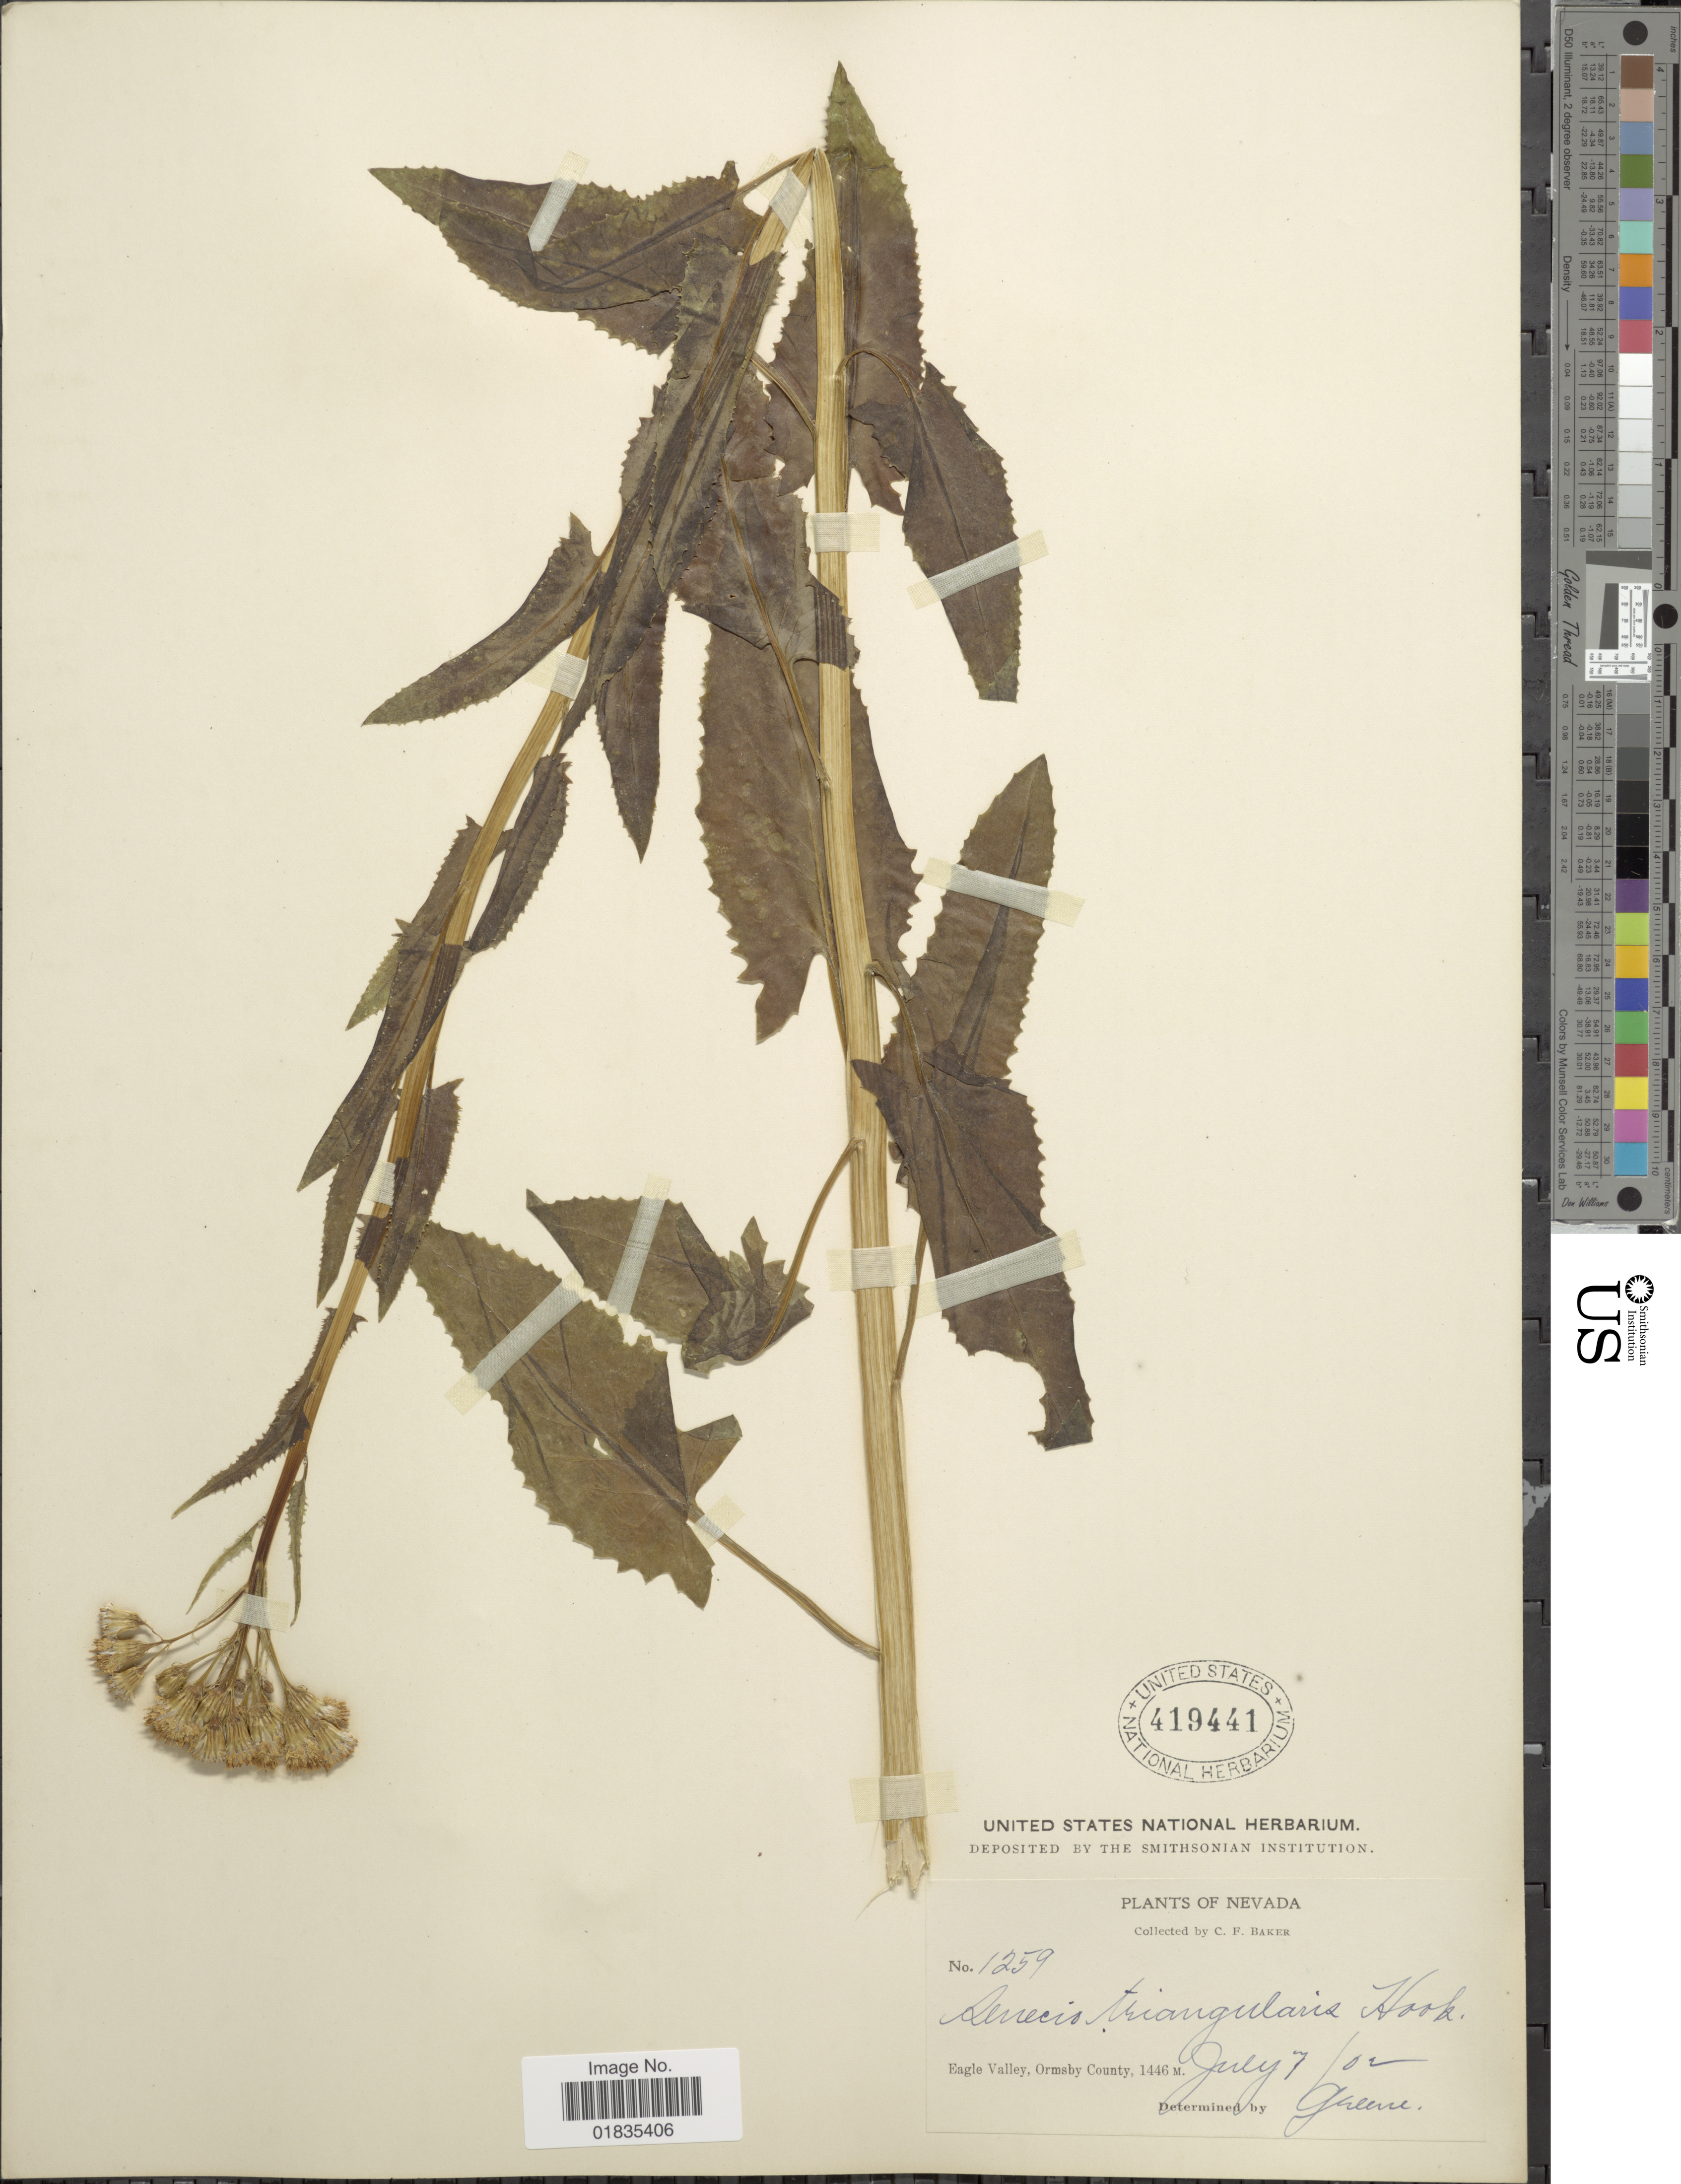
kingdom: Plantae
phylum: Tracheophyta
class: Magnoliopsida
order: Asterales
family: Asteraceae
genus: Senecio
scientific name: Senecio triangularis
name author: Hook.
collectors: C. F. Baker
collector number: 1259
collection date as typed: Transcribed d/m/y: 7/7/02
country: United States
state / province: Nevada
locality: Eagle Valley, Ormsby County.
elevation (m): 1446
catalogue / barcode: US 419441